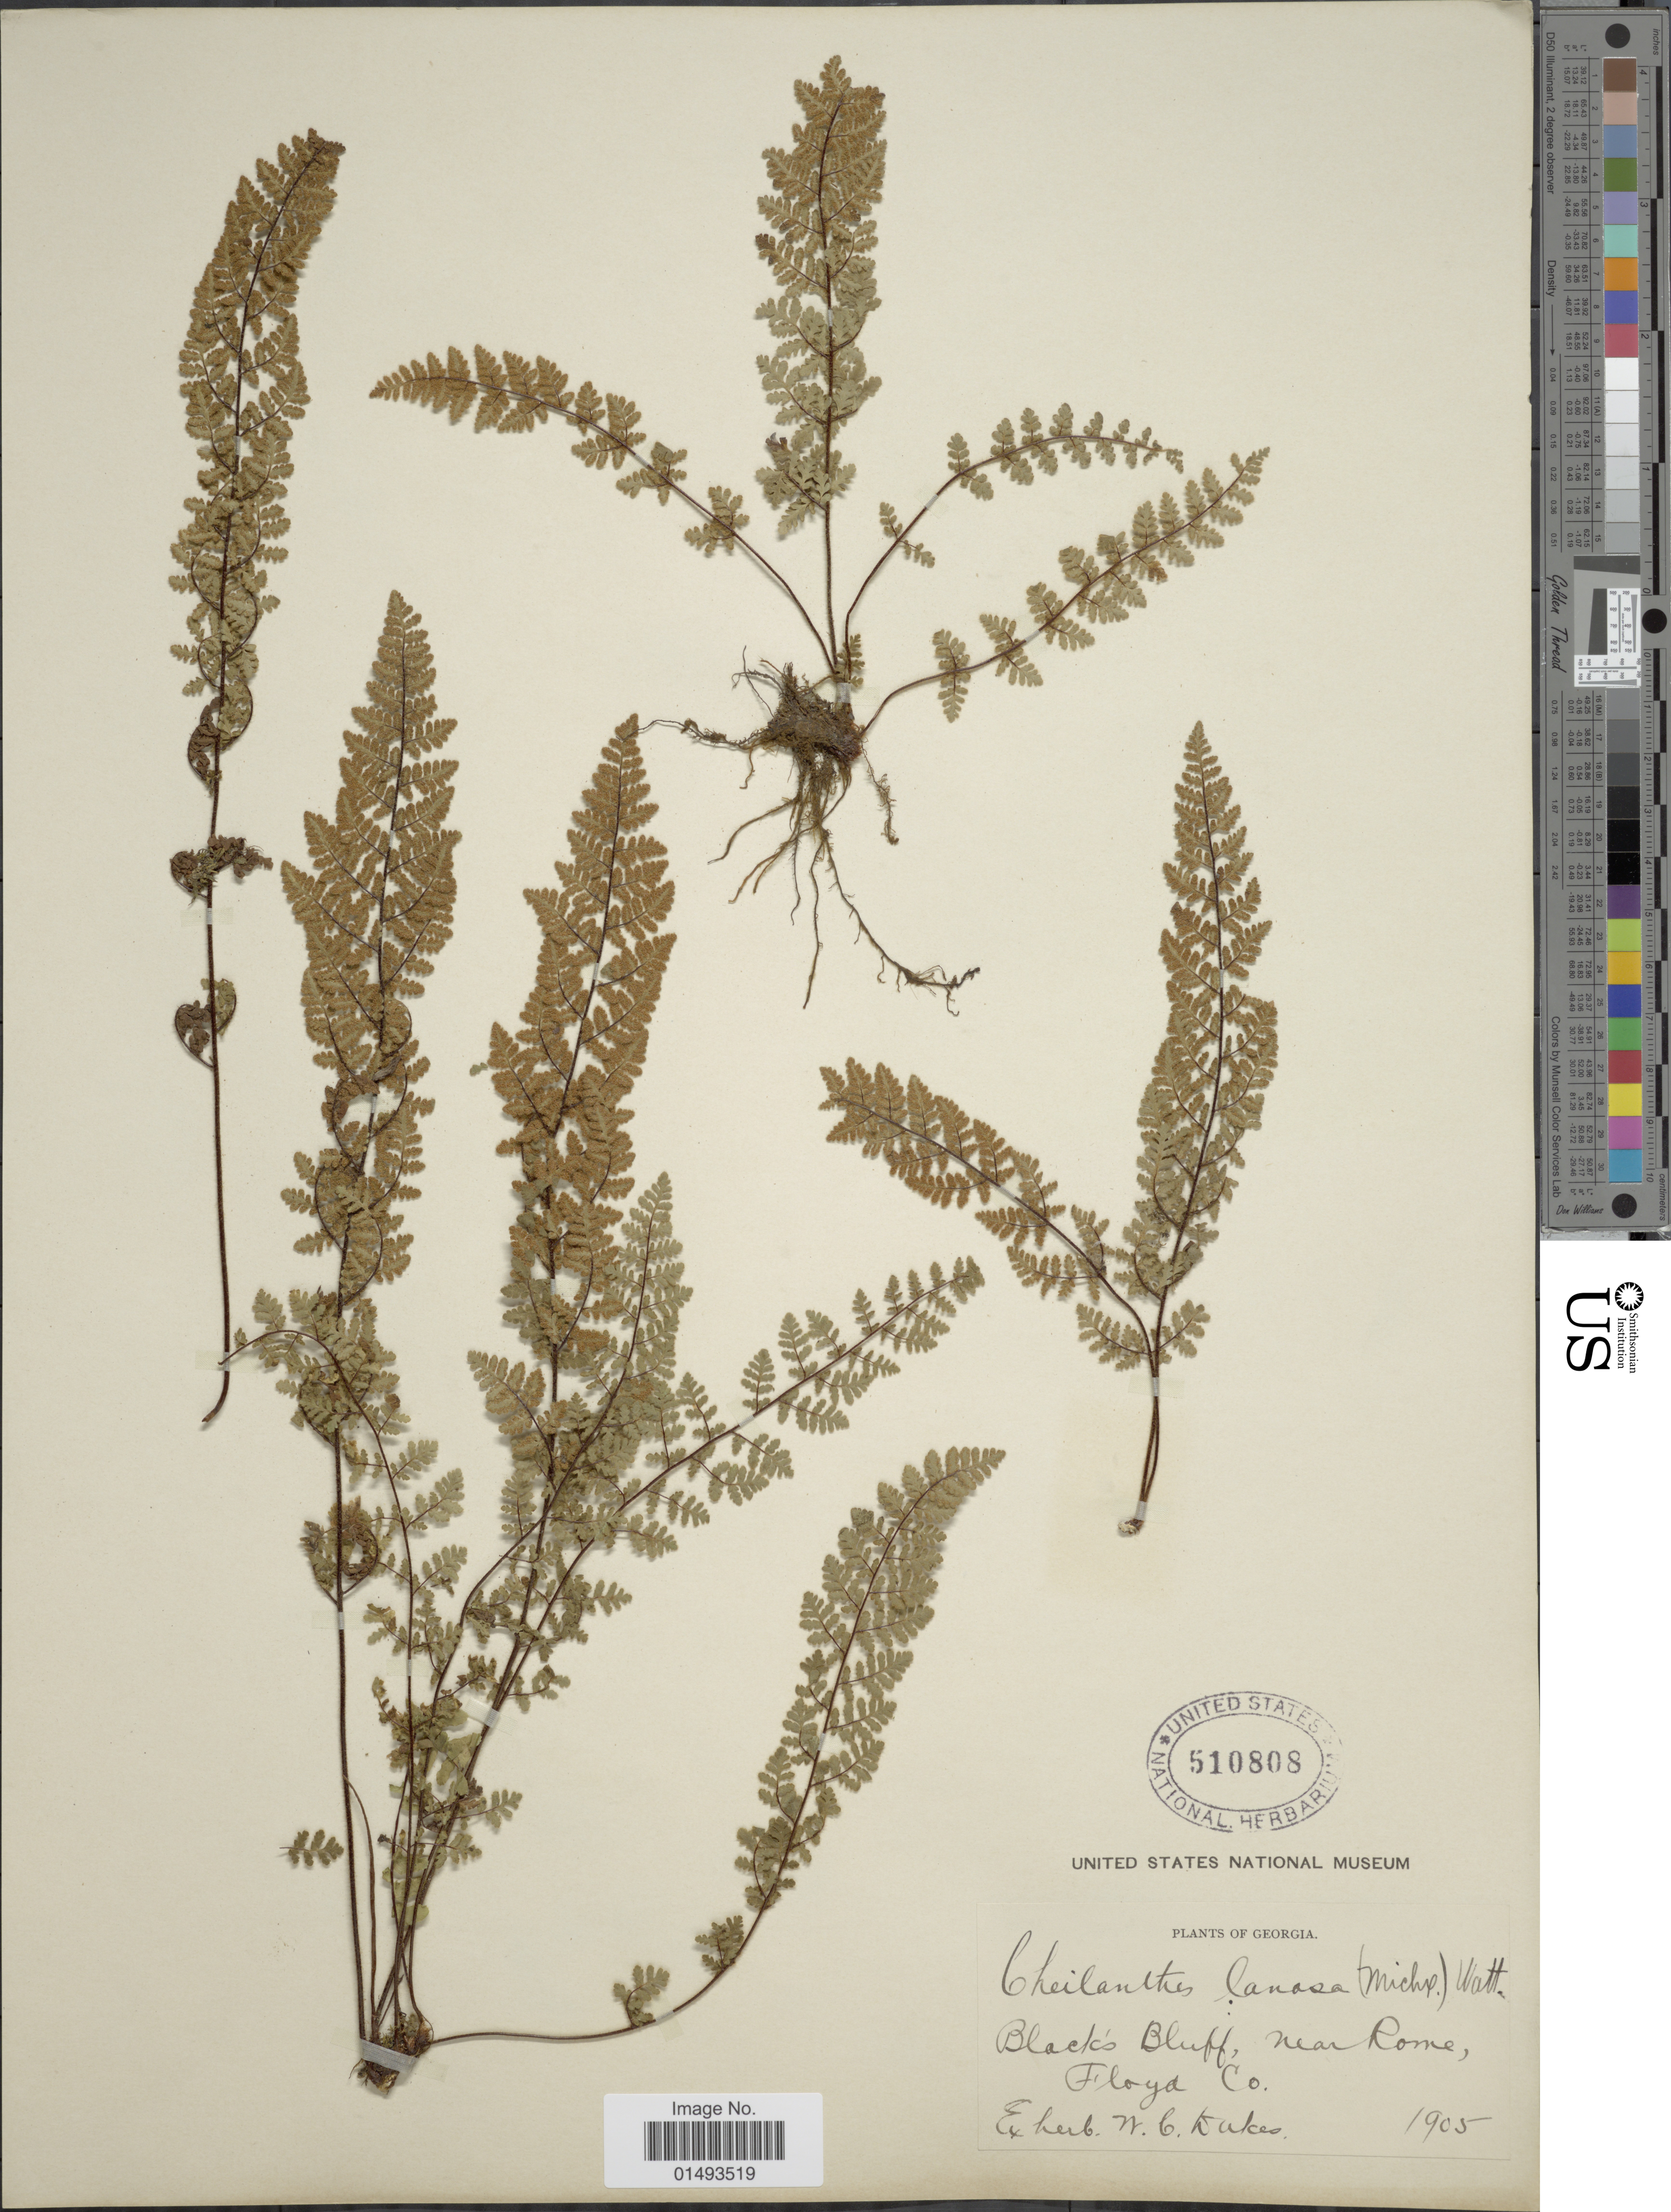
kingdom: Plantae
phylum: Tracheophyta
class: Polypodiopsida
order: Polypodiales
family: Pteridaceae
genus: Myriopteris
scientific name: Myriopteris lanosa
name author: (Michx.) Grusz & Windham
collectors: ex herb. W. C. Dukes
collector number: s.n,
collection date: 1905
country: United States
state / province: Georgia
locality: Plants of Georgia, Black Bluff, near Rome, Floyd Co.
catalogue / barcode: US 510808